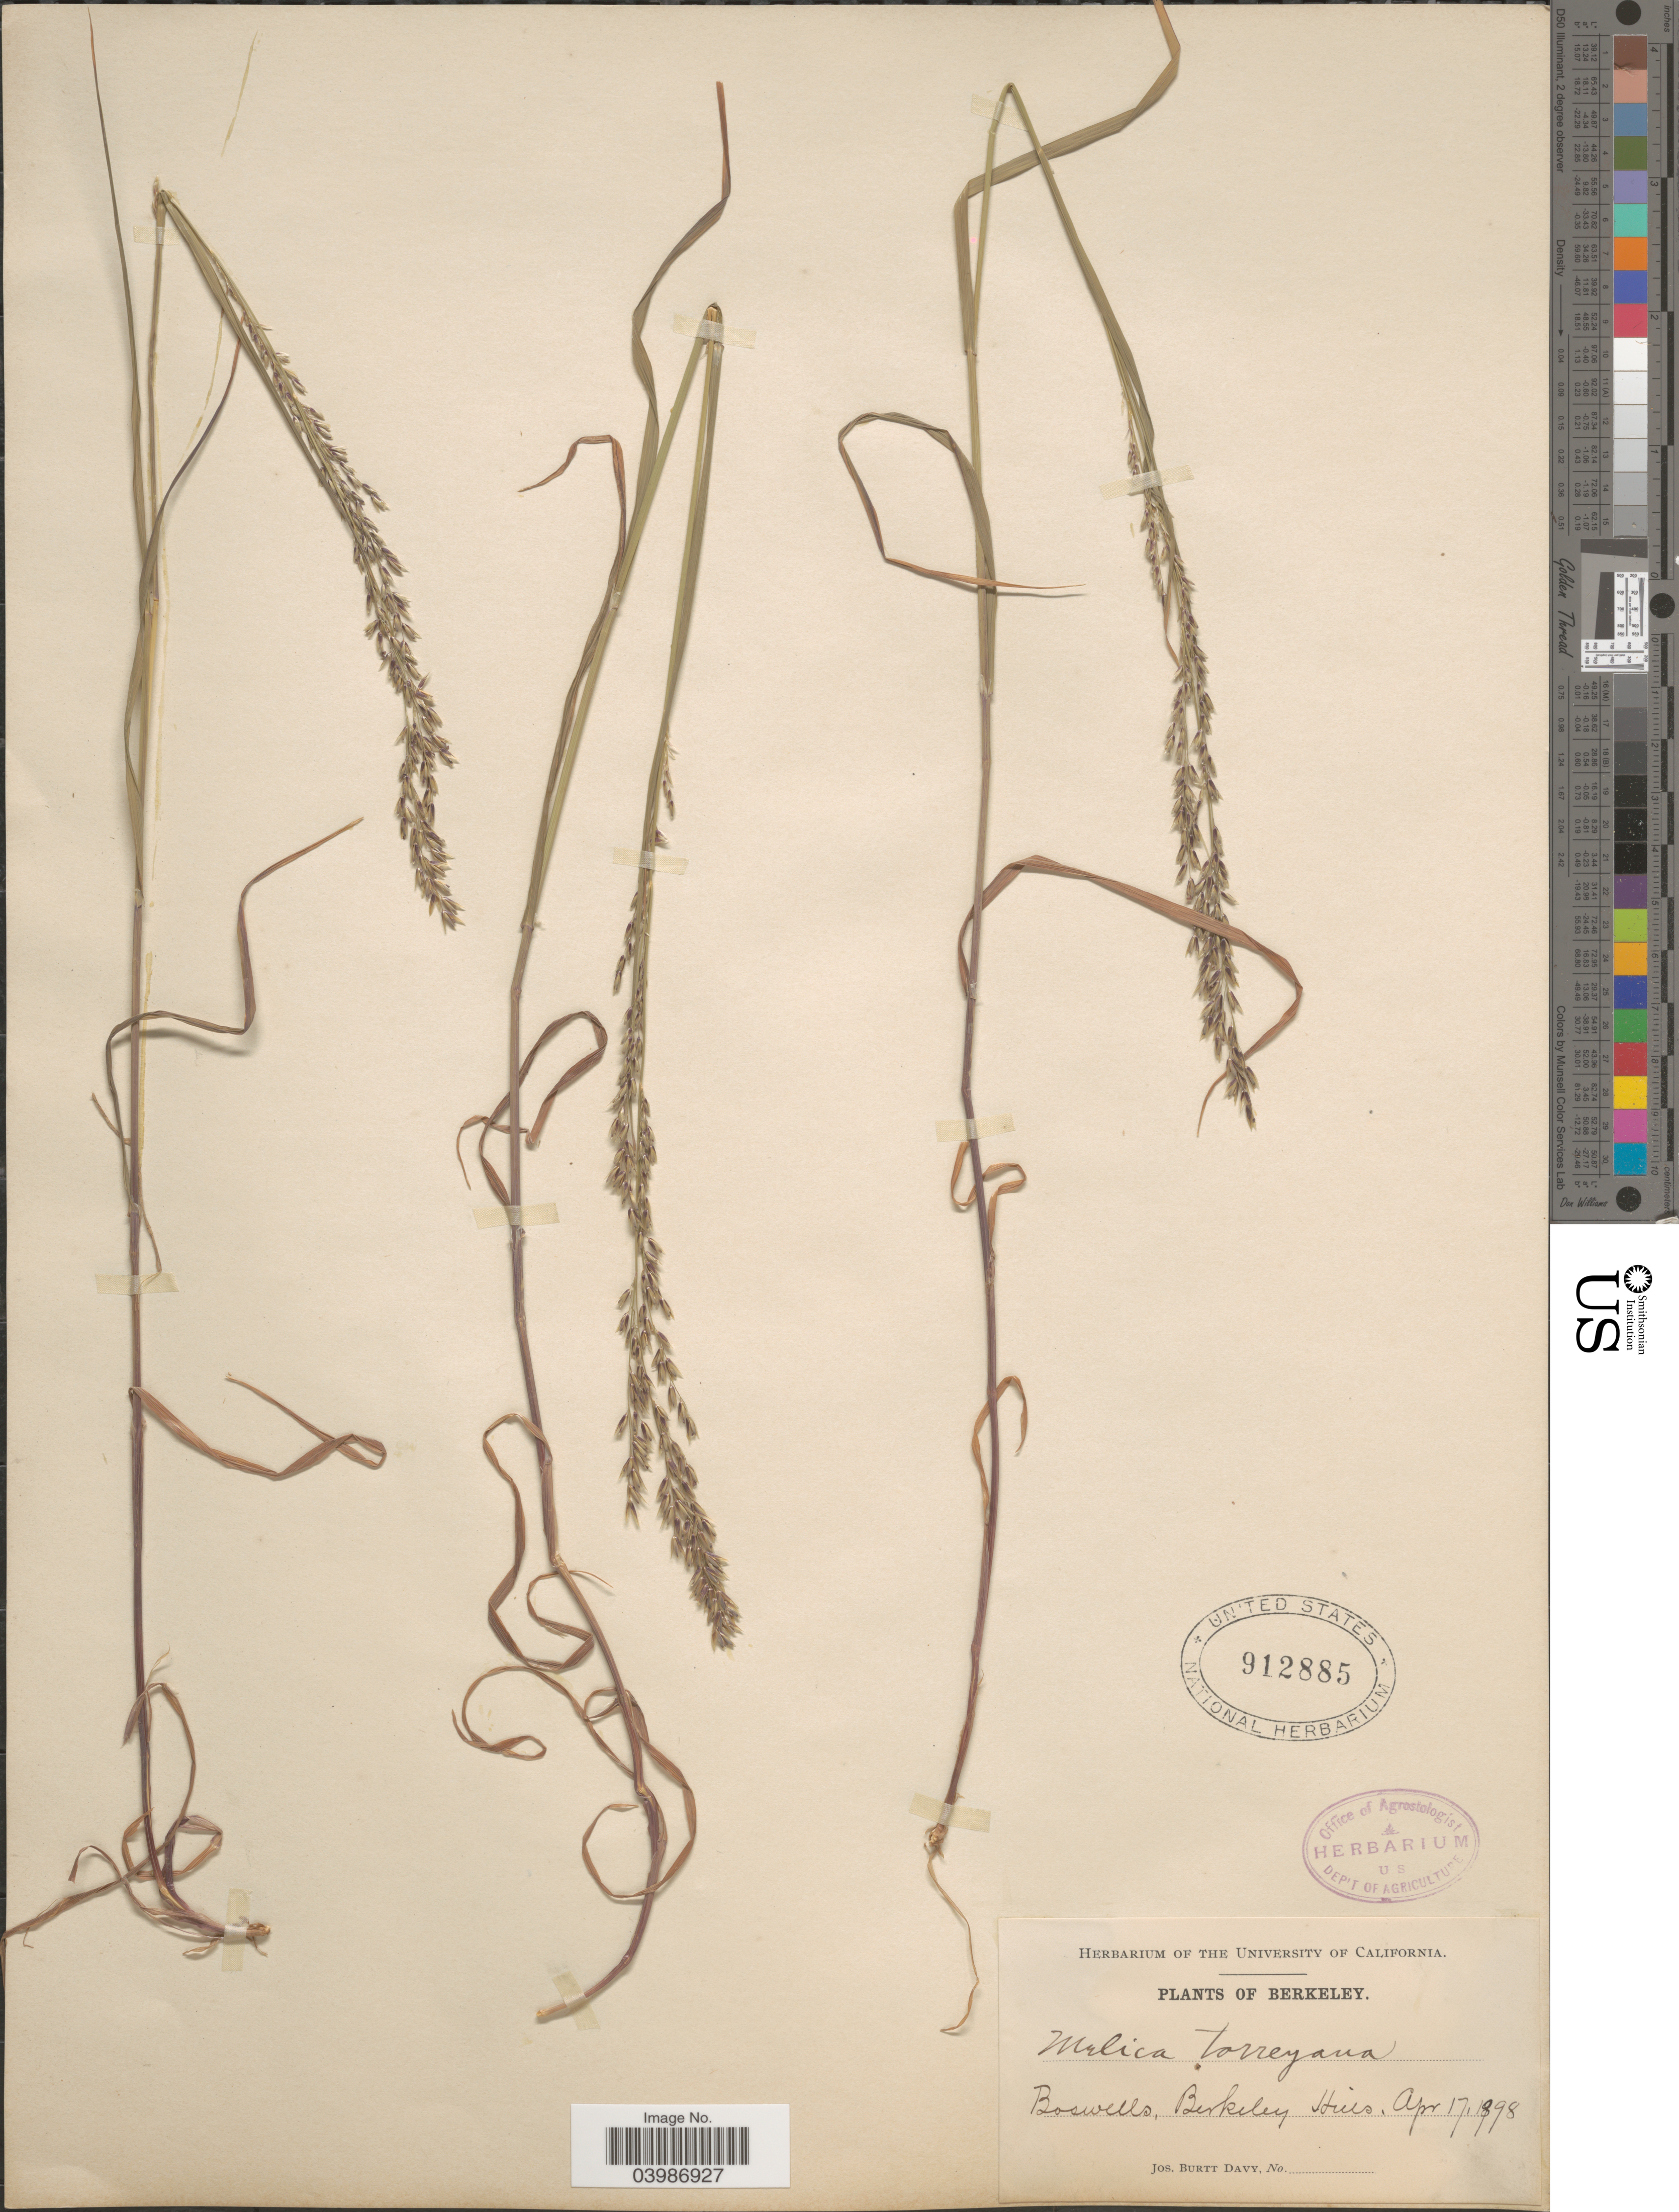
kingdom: Plantae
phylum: Tracheophyta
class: Liliopsida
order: Poales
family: Poaceae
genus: Melica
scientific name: Melica torreyana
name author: Scribn.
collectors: J. Burtt Davy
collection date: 1898-04-17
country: United States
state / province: California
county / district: Alameda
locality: Berkeley. Boswells, Berkeley Hills.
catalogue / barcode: US 912885